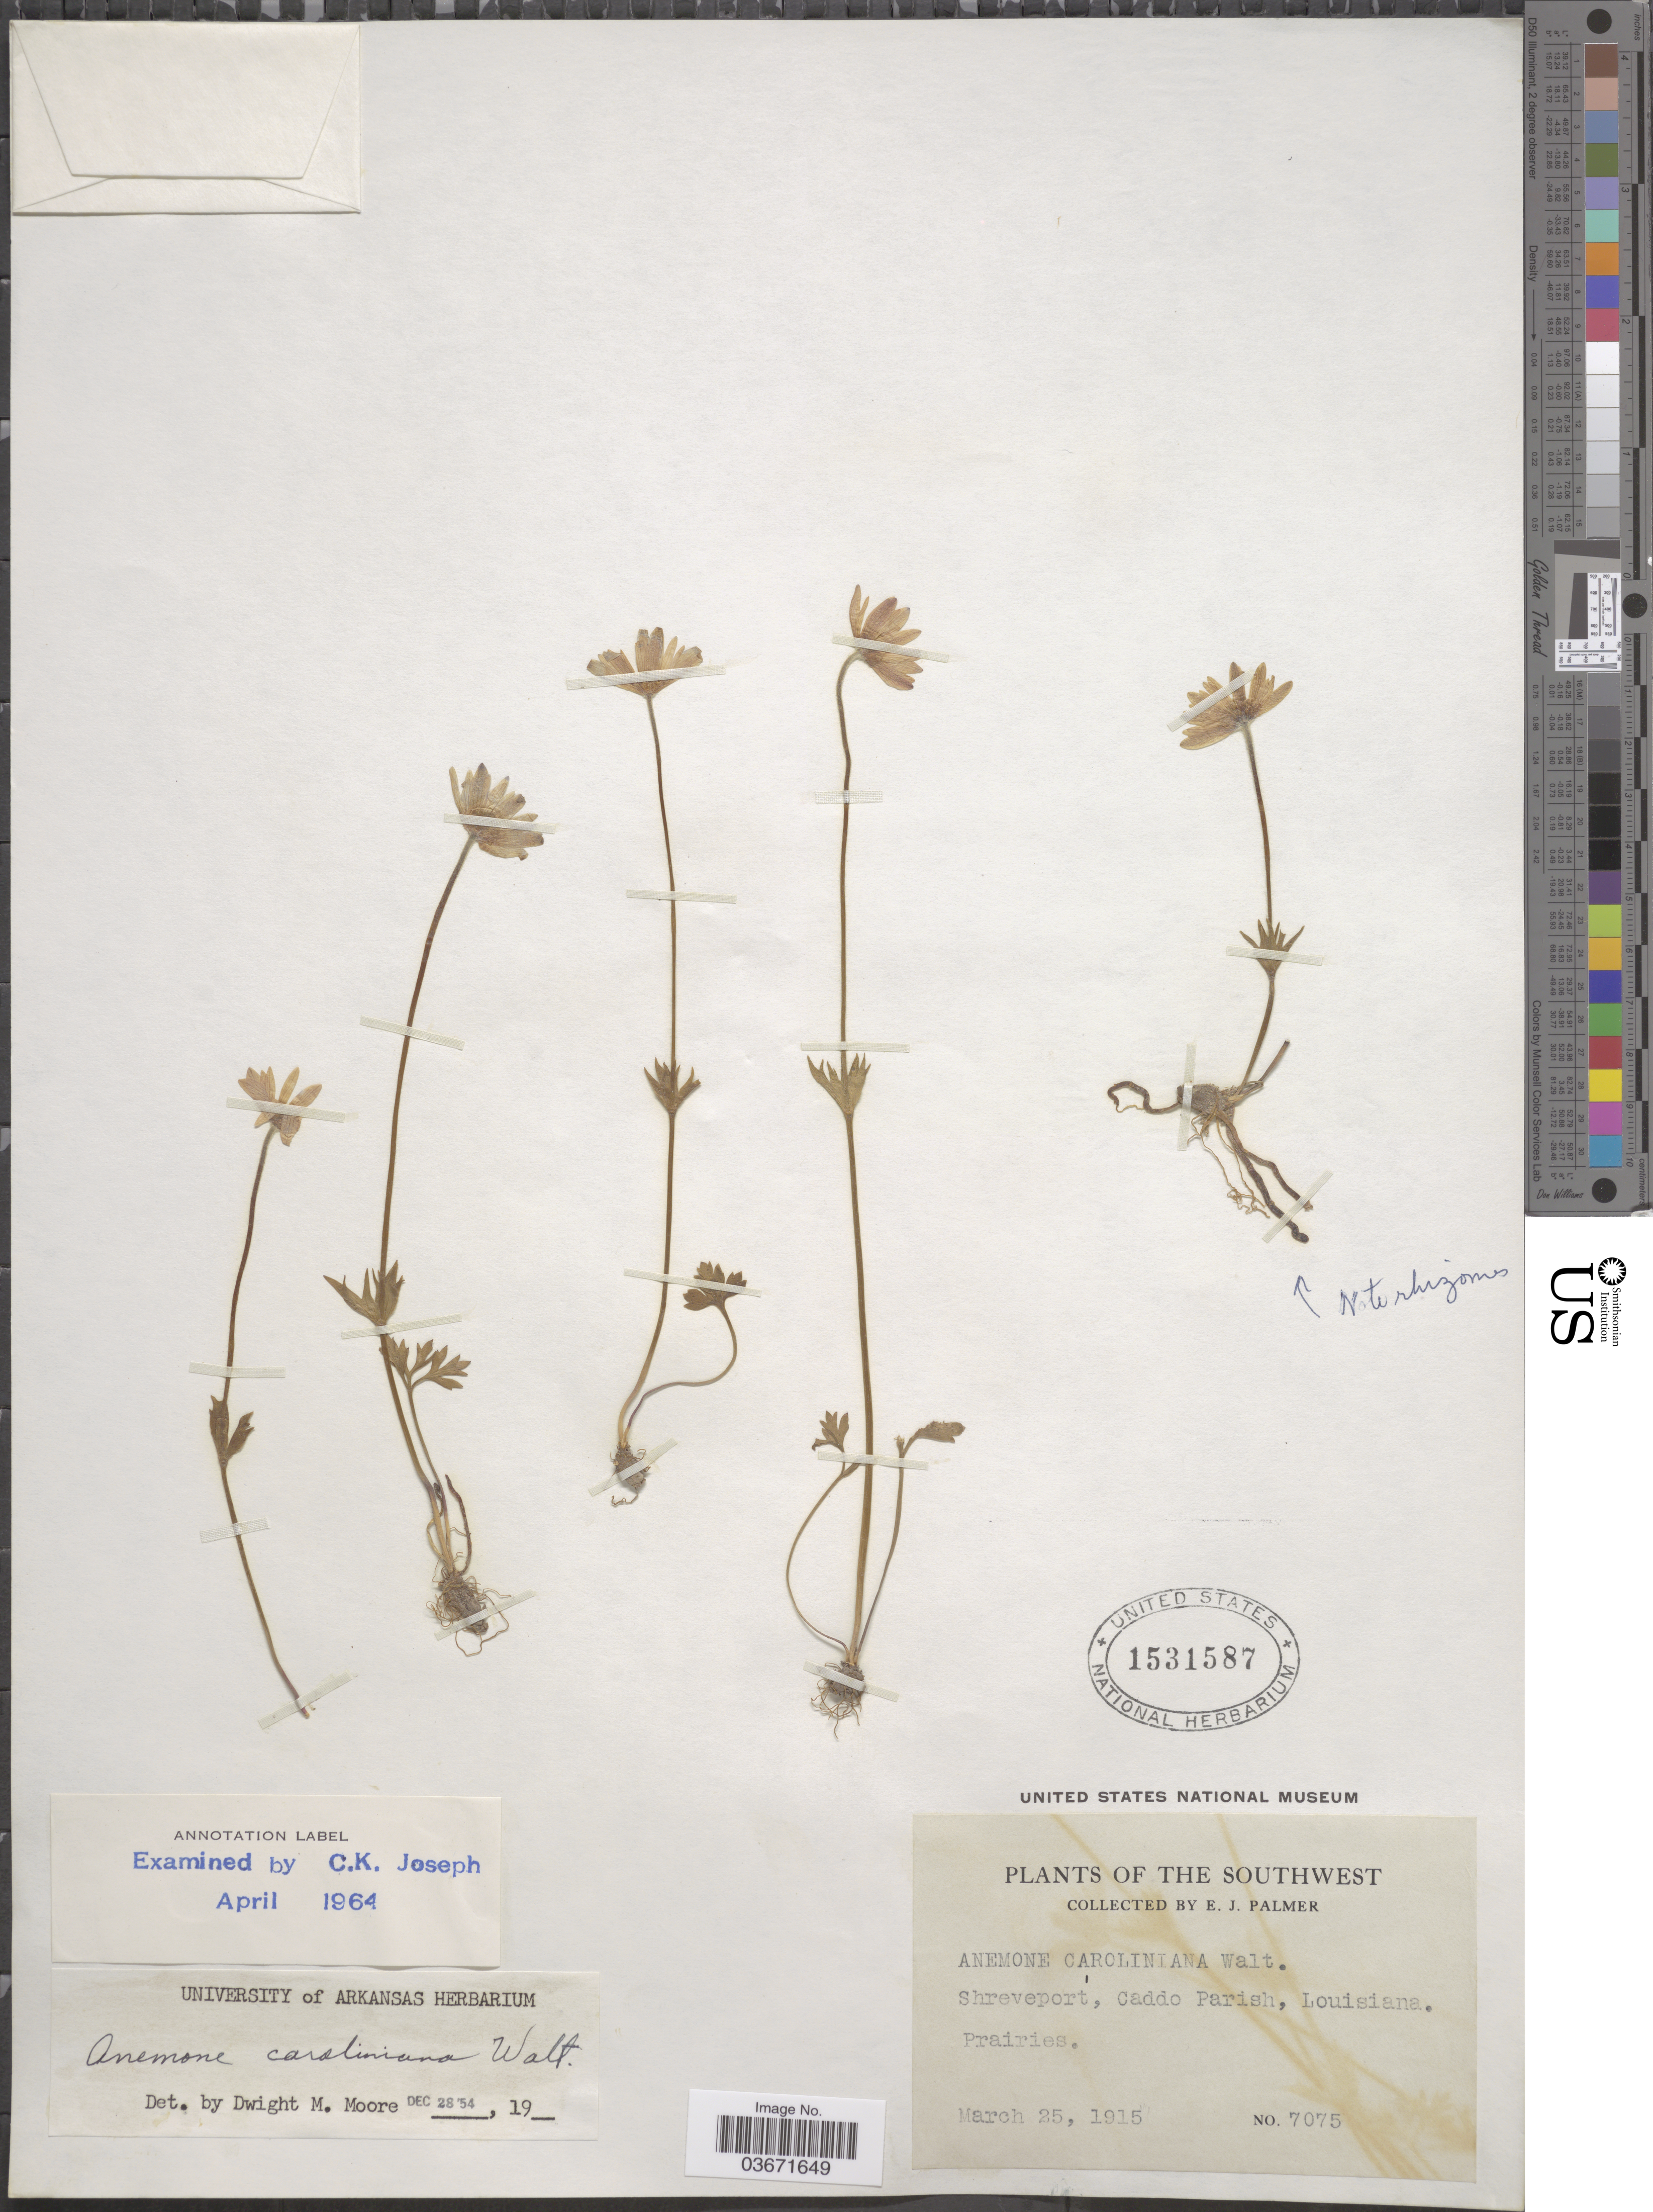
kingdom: Plantae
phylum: Tracheophyta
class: Magnoliopsida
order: Ranunculales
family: Ranunculaceae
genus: Anemone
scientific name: Anemone caroliniana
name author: Walter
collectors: E. J. Palmer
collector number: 7075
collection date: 1915-03-25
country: United States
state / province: Louisiana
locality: The Southwest. Shreveport, Caddo Parish.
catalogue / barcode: US 1531587